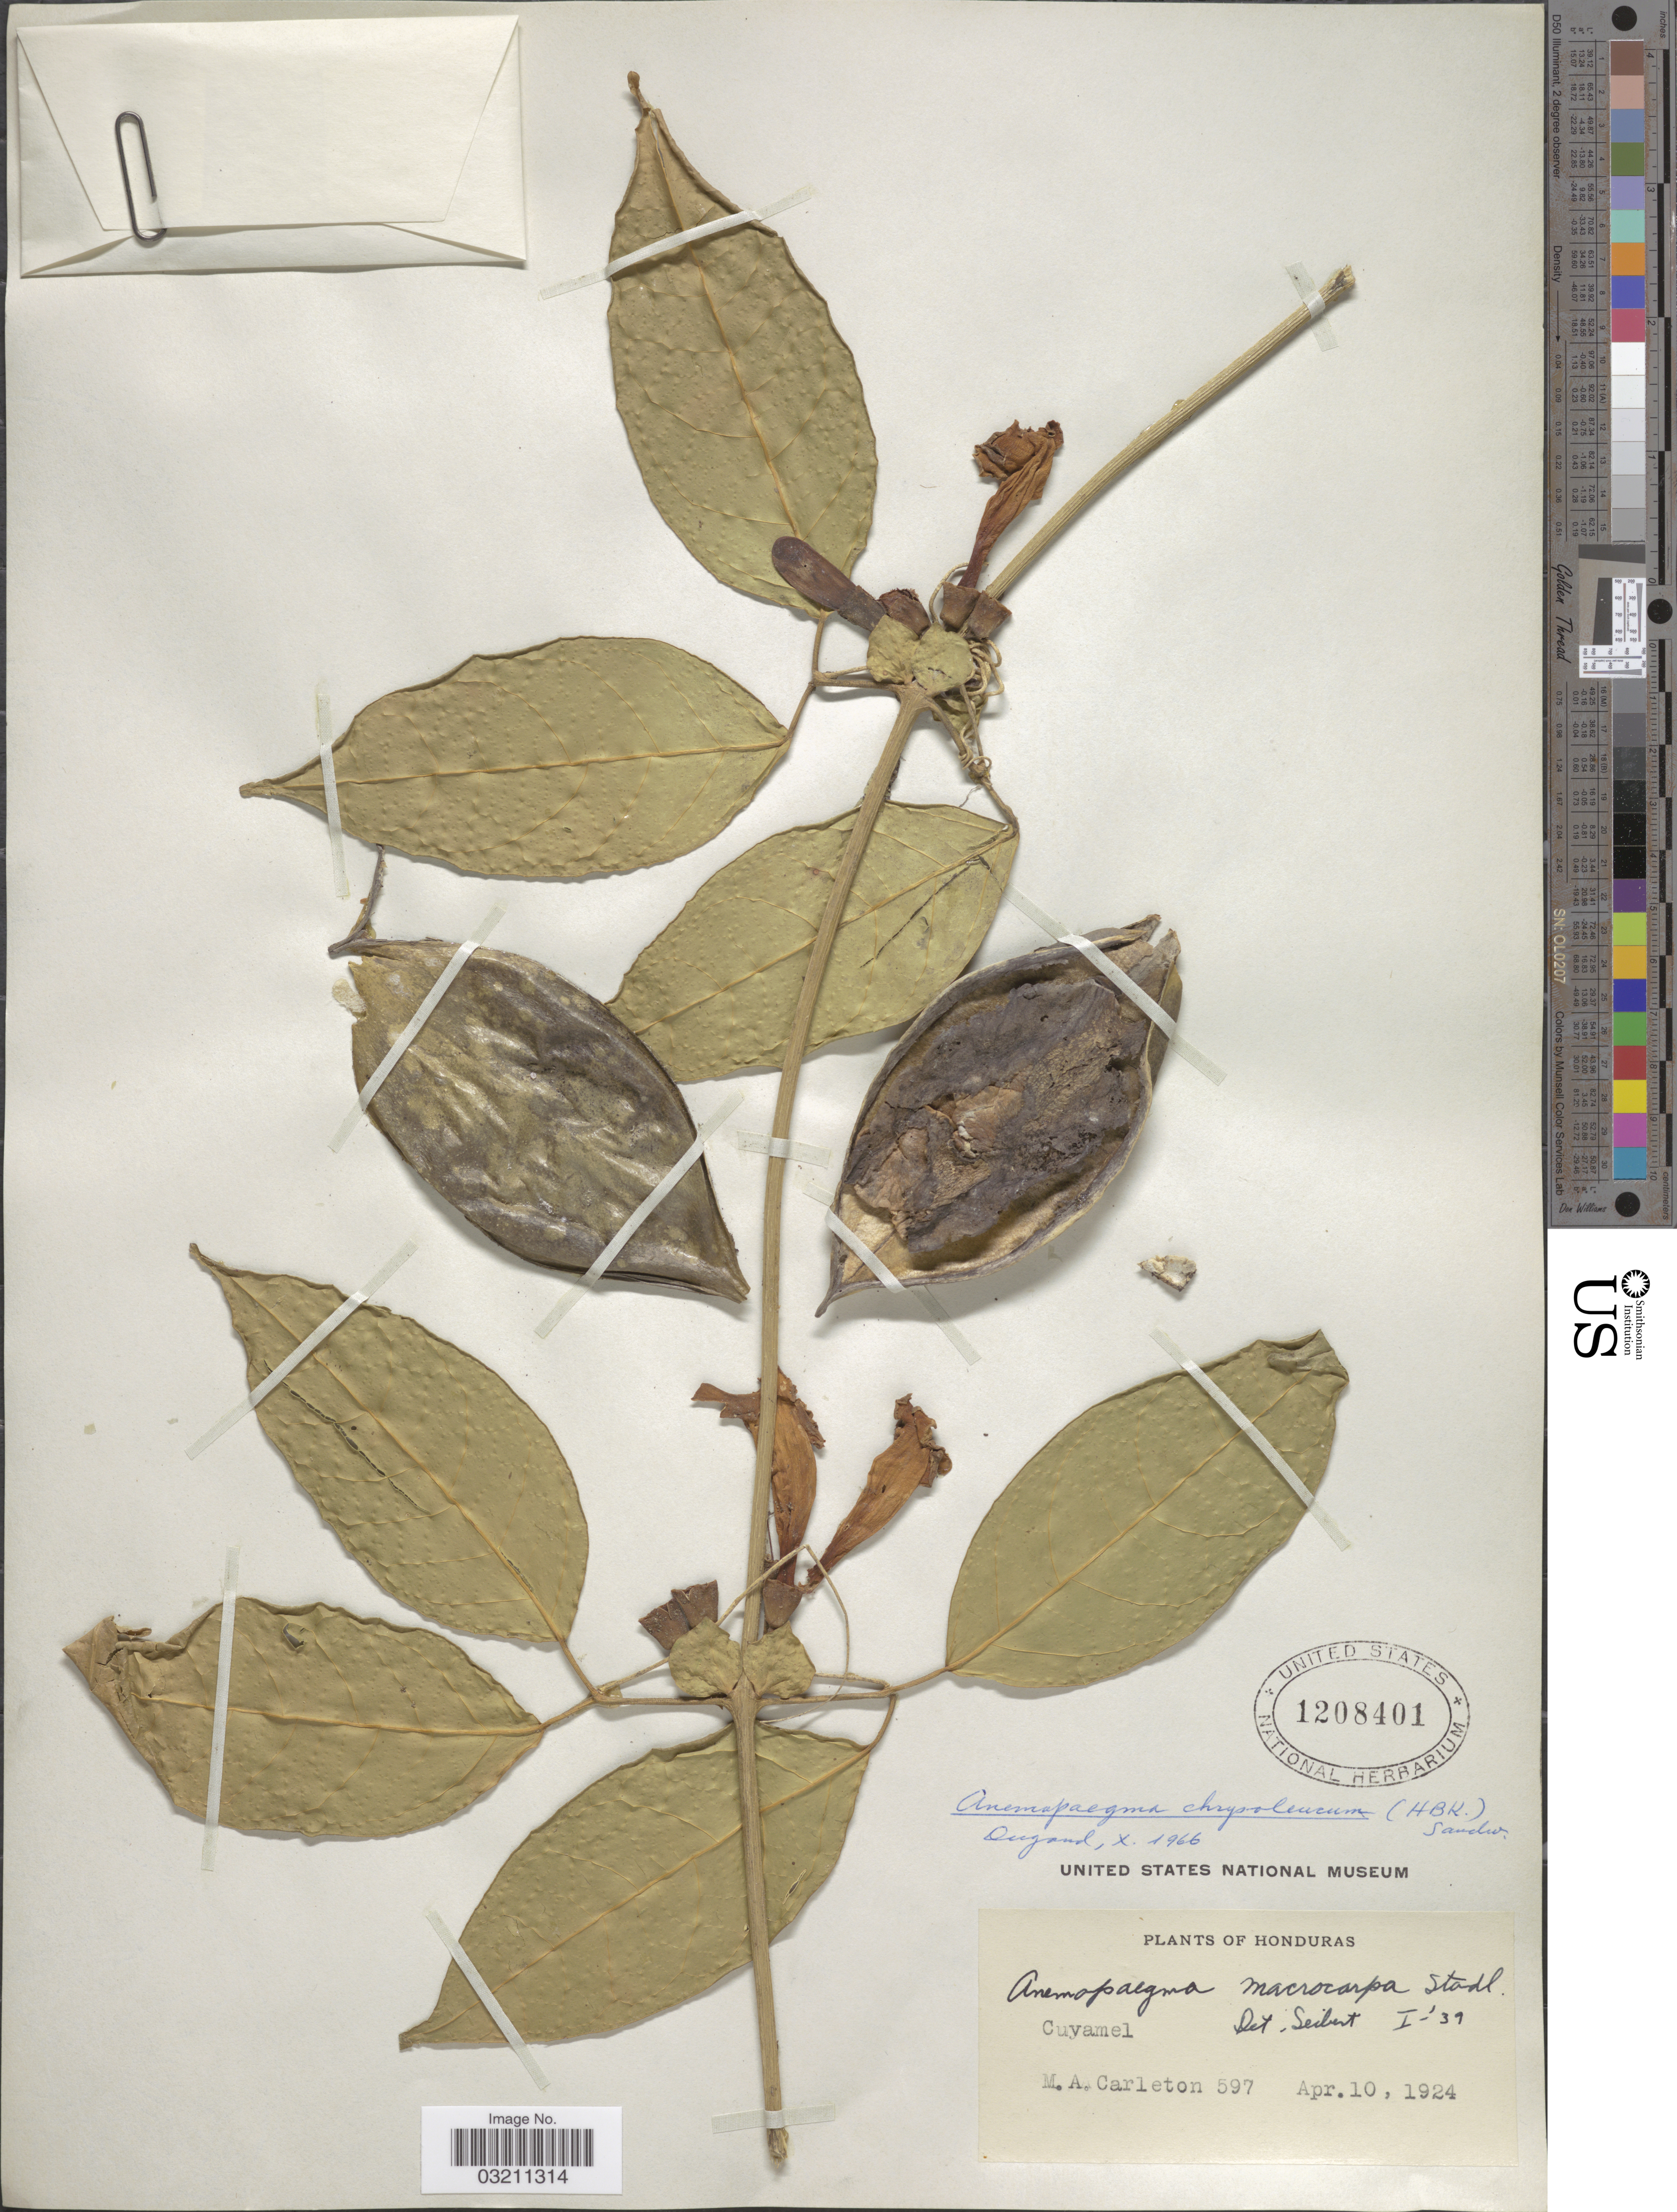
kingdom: Plantae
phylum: Tracheophyta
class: Magnoliopsida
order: Lamiales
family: Bignoniaceae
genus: Anemopaegma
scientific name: Anemopaegma chrysoleucum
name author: (Kunth) Sandwith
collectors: M. A. Carleton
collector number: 597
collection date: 1924-04-10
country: Honduras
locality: Cuyamel.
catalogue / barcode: US 1208401